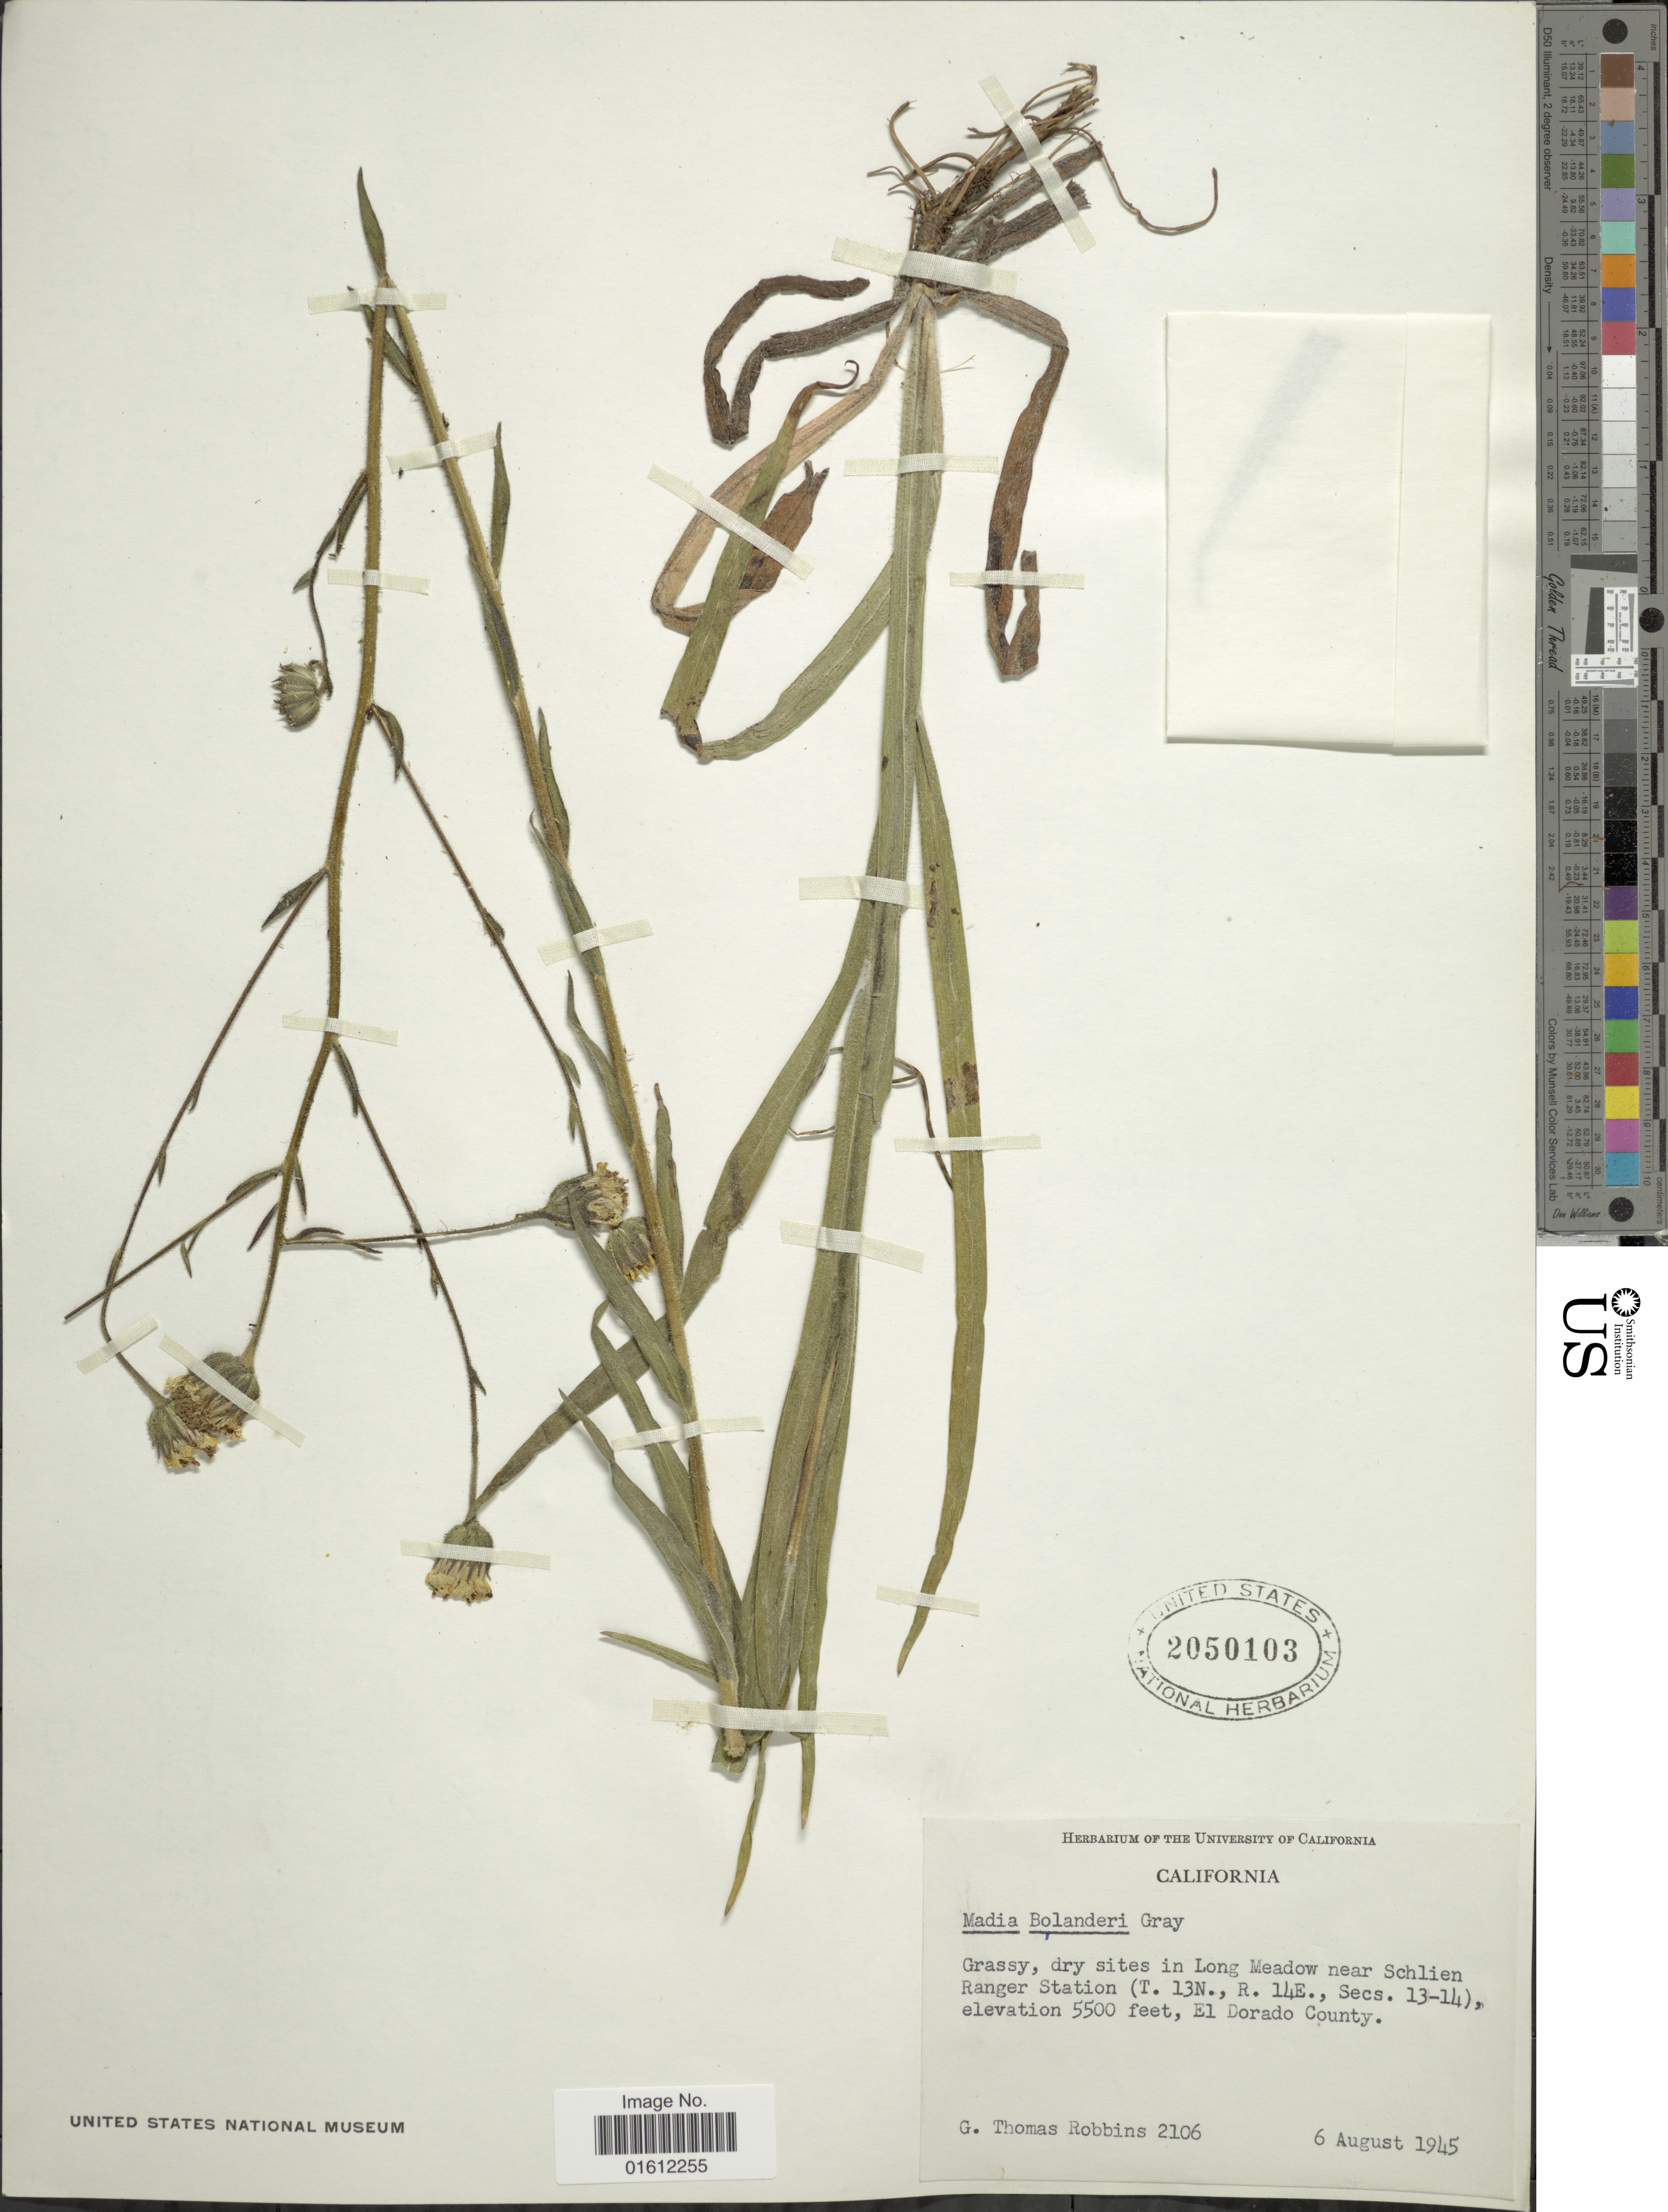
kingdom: Plantae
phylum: Tracheophyta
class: Magnoliopsida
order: Asterales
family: Asteraceae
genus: Madia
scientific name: Madia bolanderi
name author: A. Gray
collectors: G. T. Robbins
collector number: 2106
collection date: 1945-08-06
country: United States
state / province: California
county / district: El Dorado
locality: Grassy, dry sites in Long Meadow near Schlien Range Station (T.13N., R.14E., Secs. 13-14), El Dorado County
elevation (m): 1676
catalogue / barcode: US 2050103